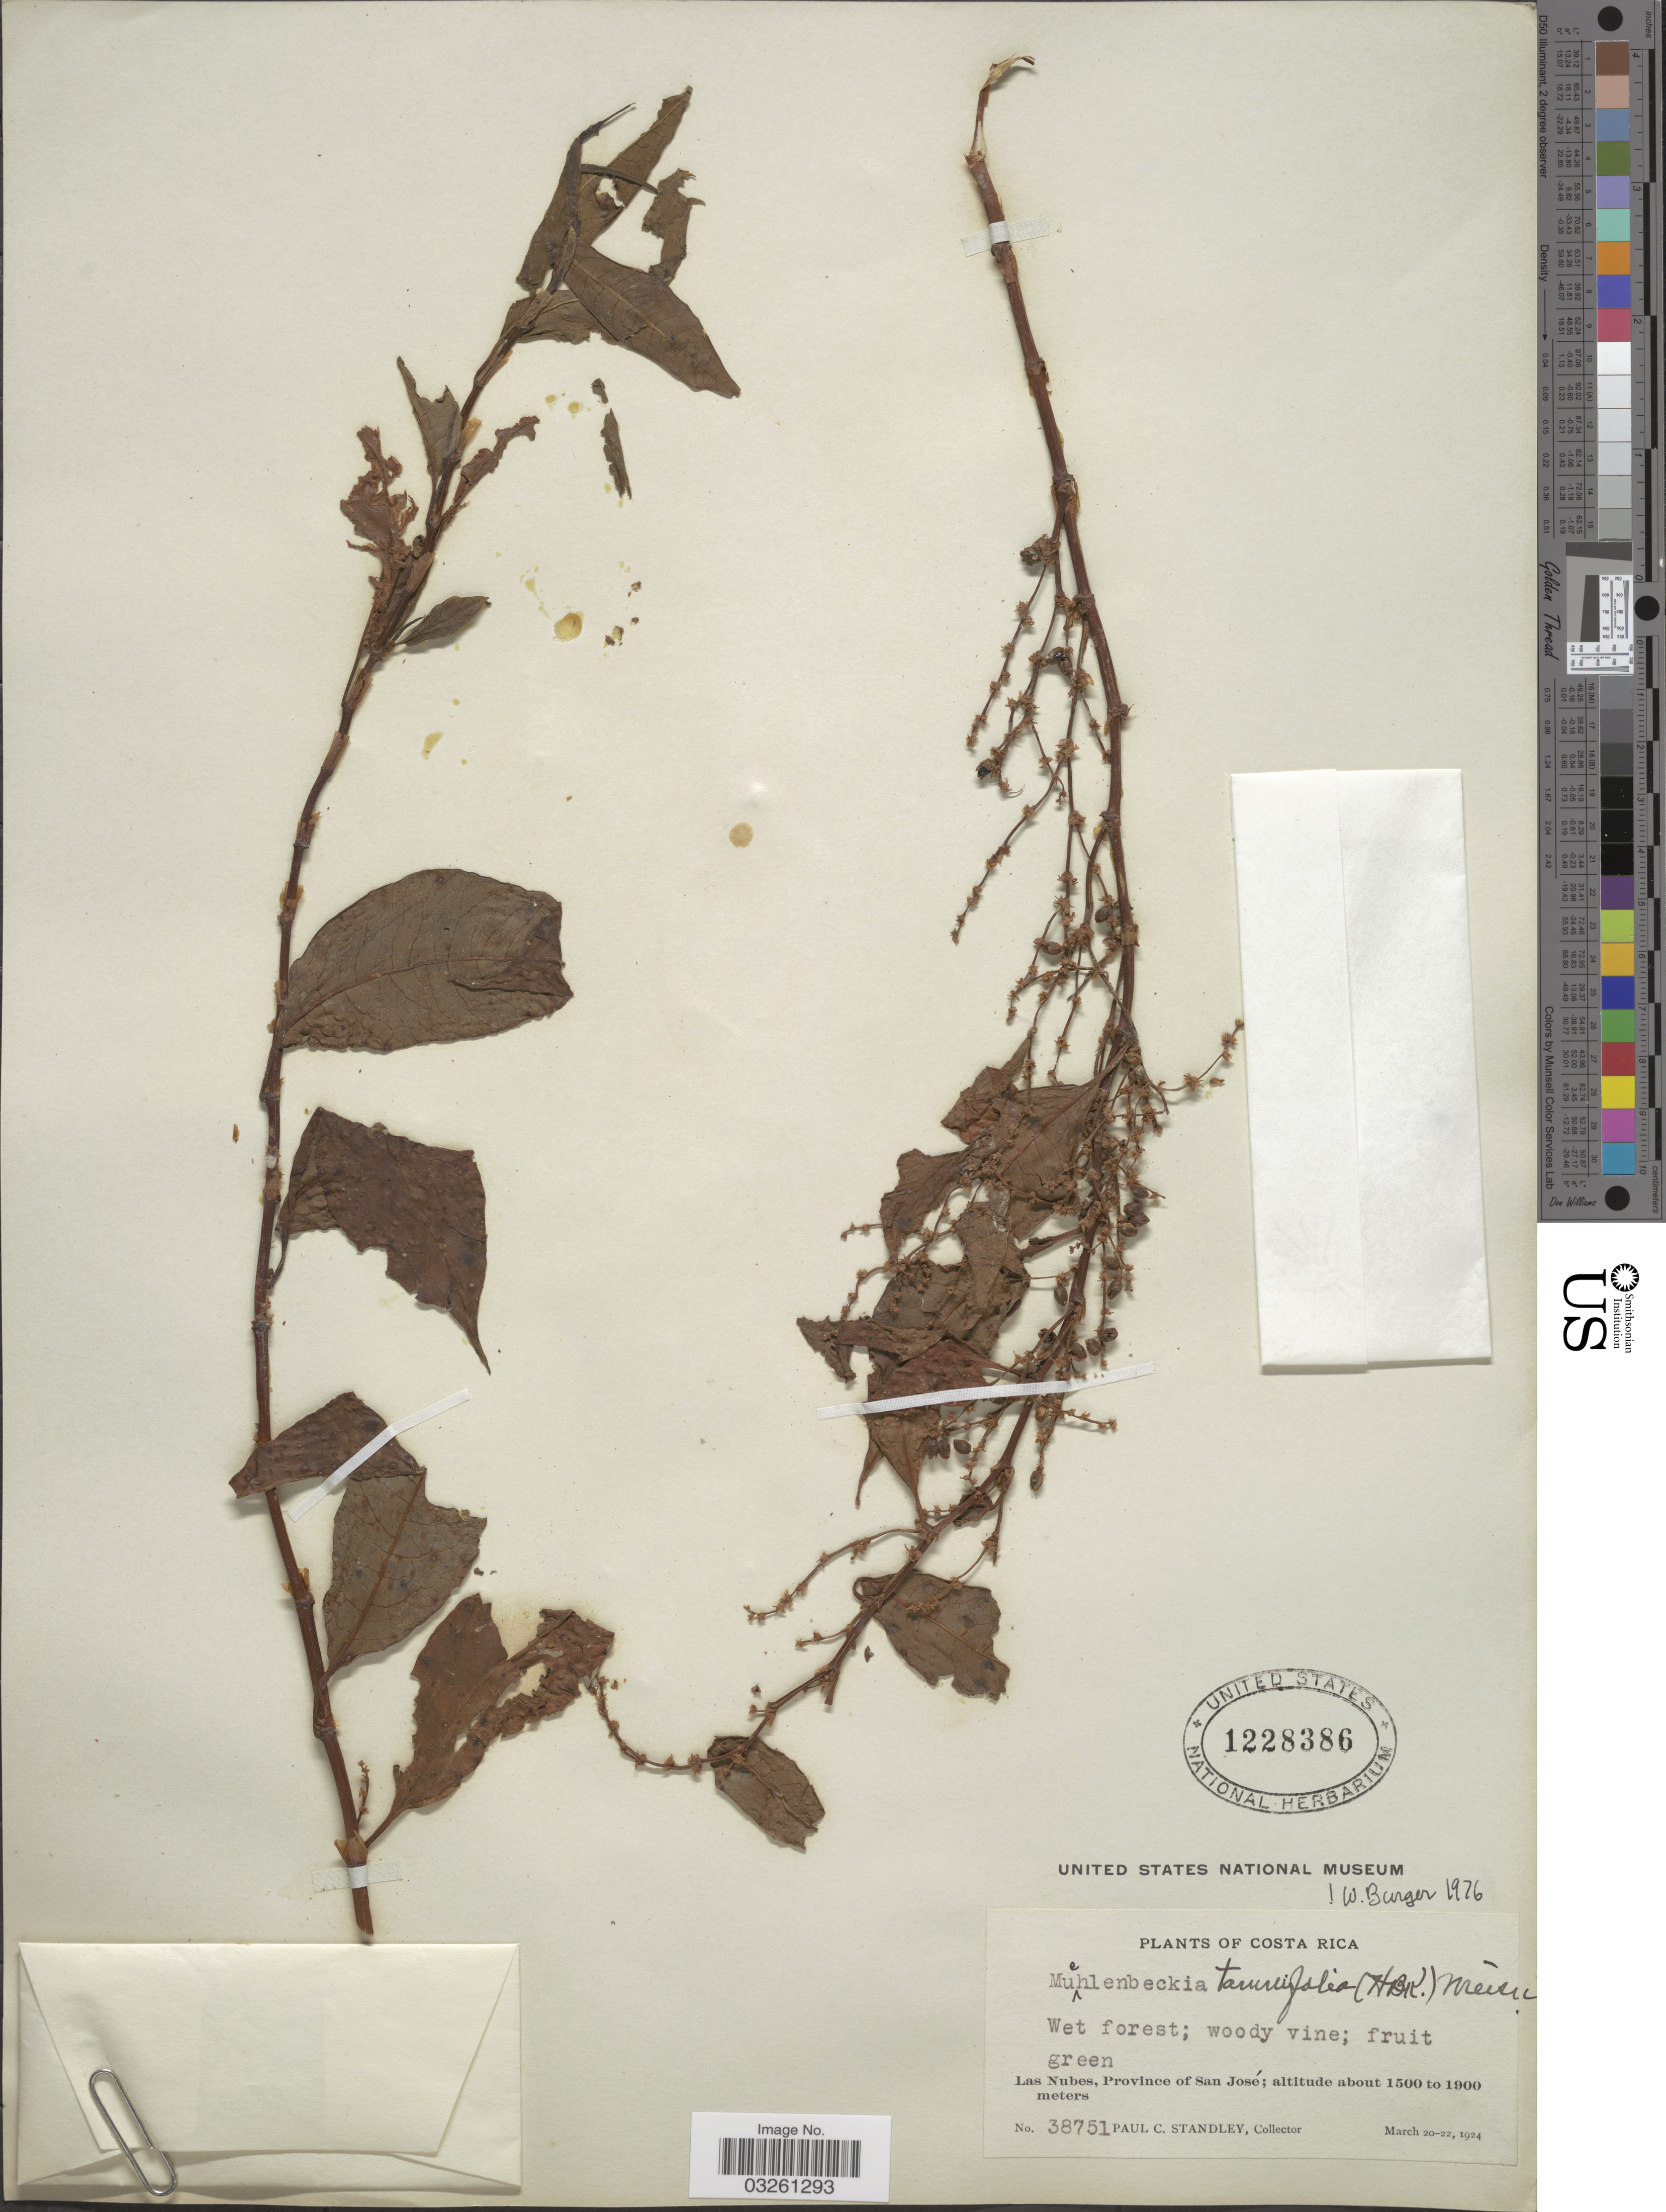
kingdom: Plantae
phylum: Tracheophyta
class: Magnoliopsida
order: Caryophyllales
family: Polygonaceae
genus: Muehlenbeckia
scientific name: Muehlenbeckia tamnifolia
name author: (Kunth) Meisn.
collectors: P. C. Standley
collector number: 38751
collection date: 1924-03-20/1924-03-22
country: Costa Rica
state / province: San José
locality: Las Nubes.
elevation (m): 1500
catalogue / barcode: US 1228386